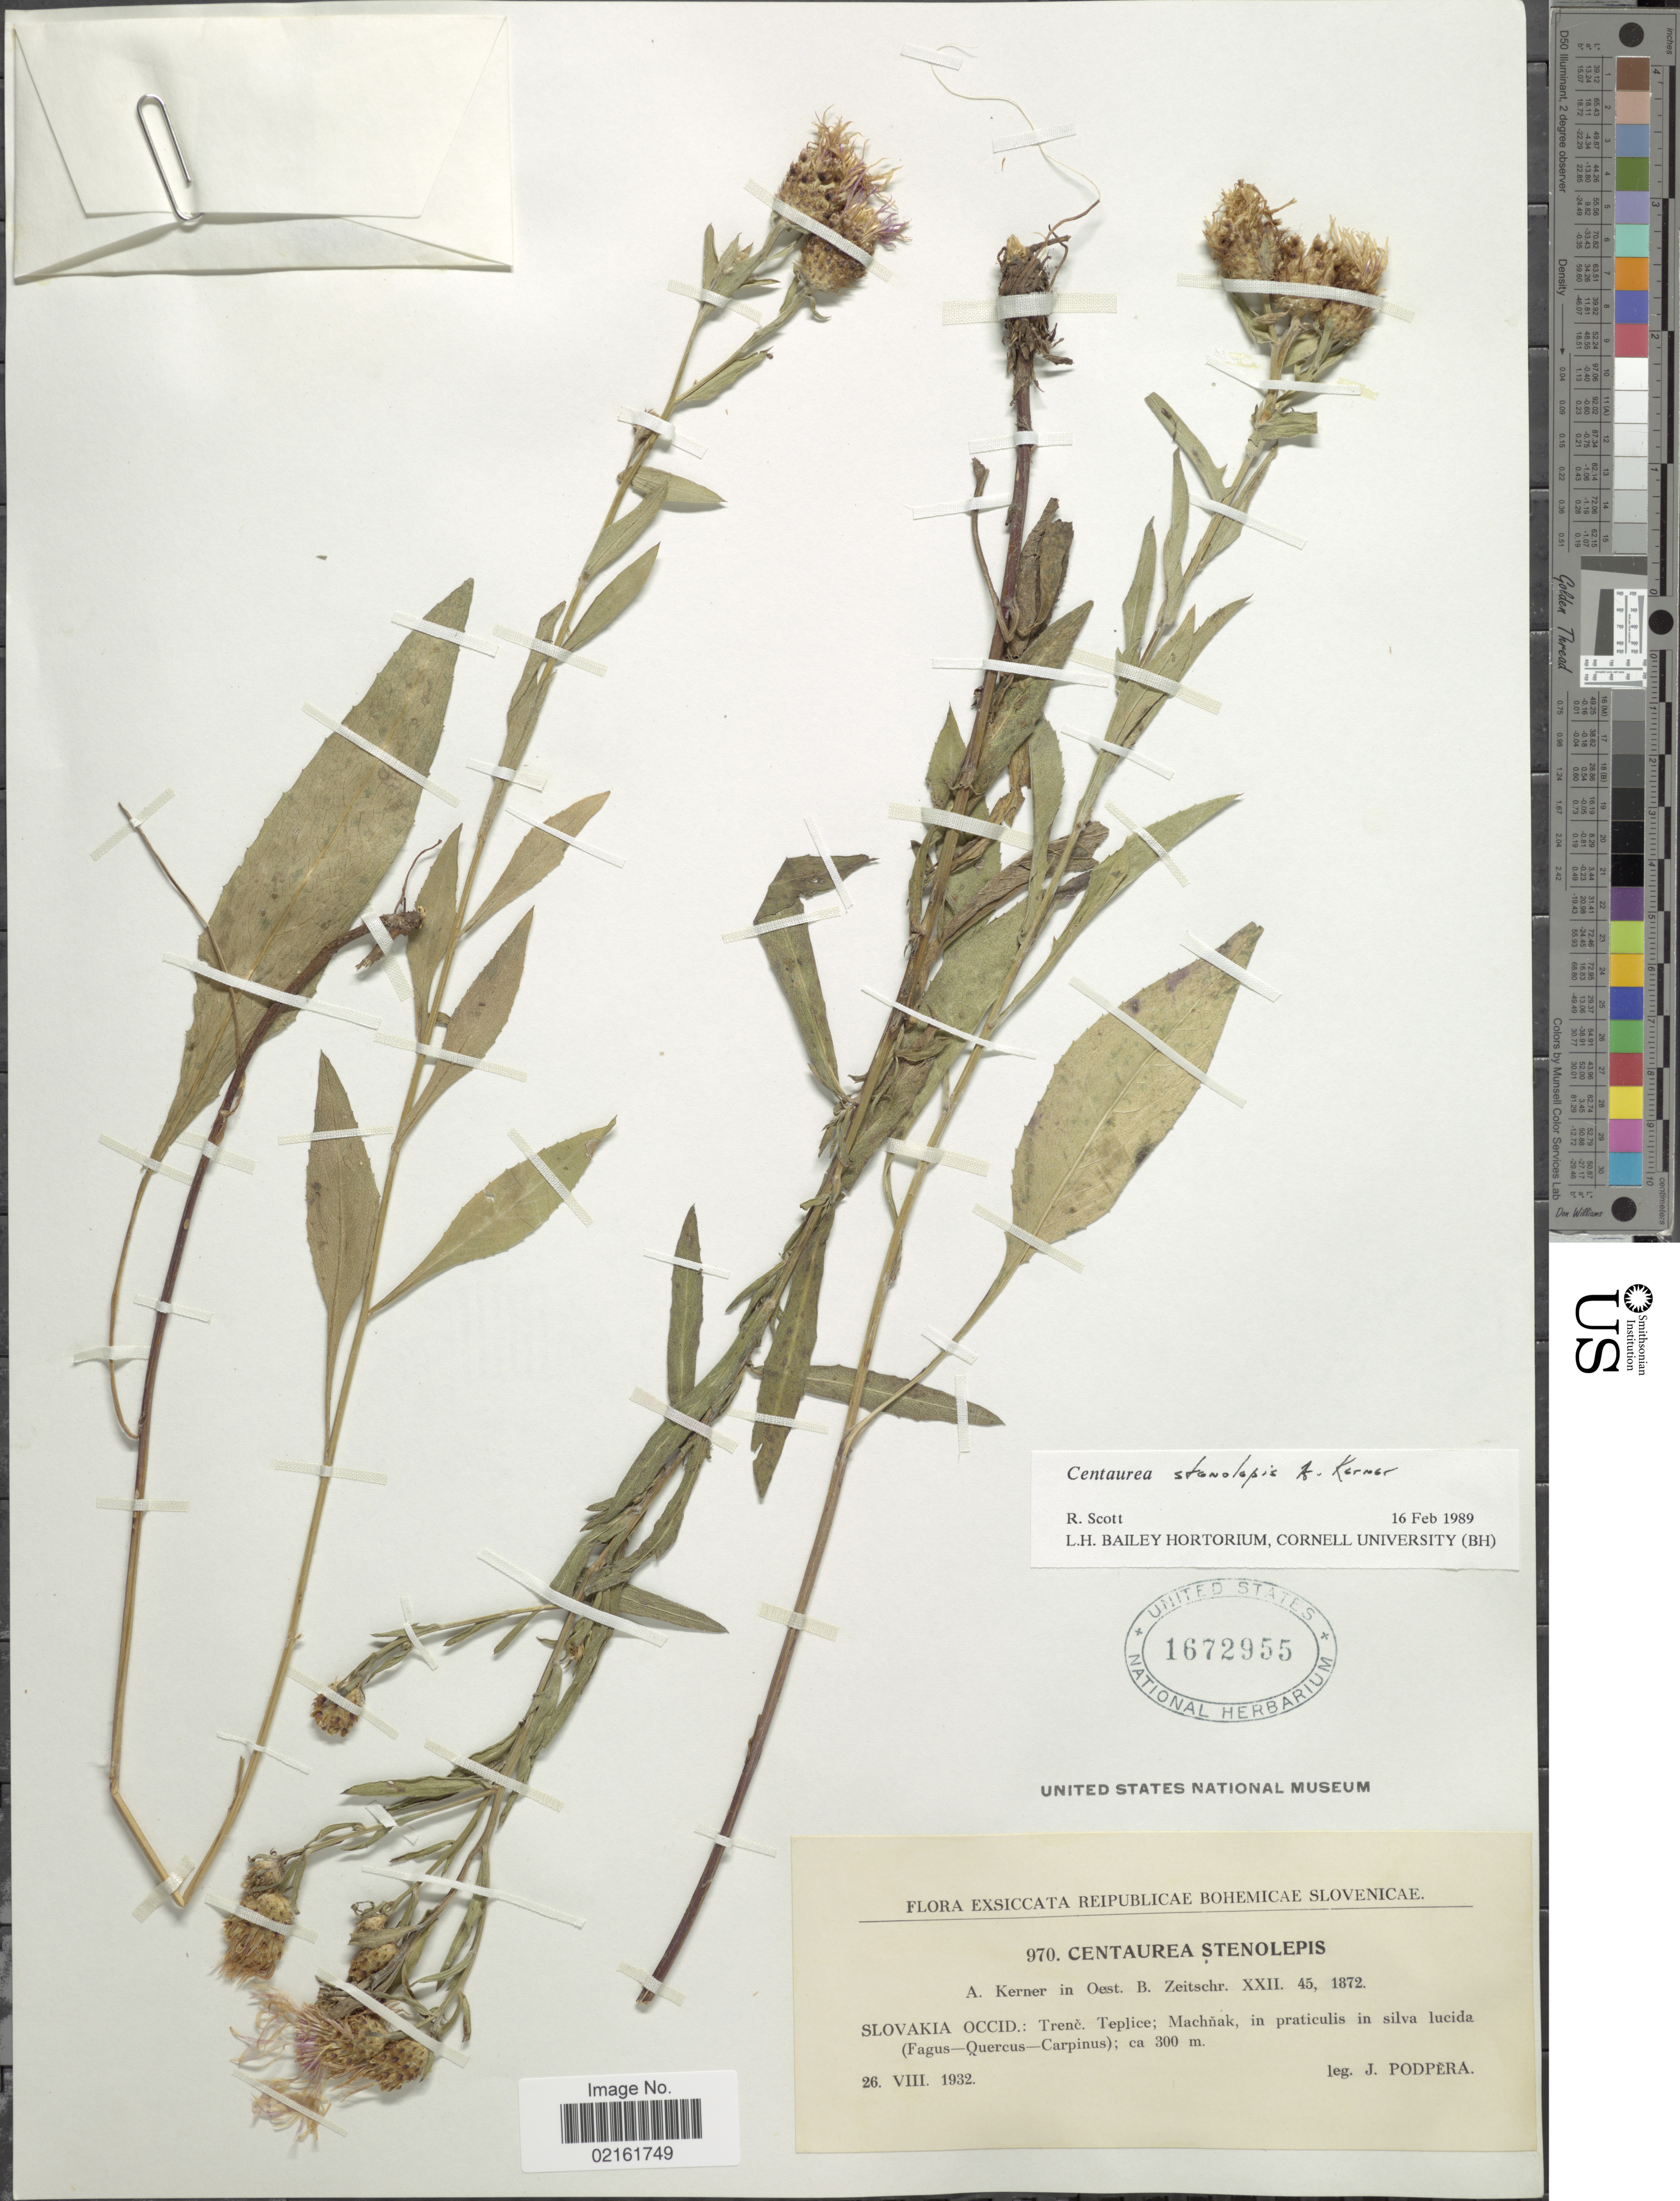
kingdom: Plantae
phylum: Tracheophyta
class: Magnoliopsida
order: Asterales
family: Asteraceae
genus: Centaurea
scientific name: Centaurea stenolepis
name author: A. Kern.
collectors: J. Podpera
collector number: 970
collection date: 1932-08-26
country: Slovakia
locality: Reipublicae Bohemicae Slovenicae. Slovakia Occid.: Trene. Teplice; Machnak, in praticulis in silva lucida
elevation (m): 300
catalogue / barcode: US 1672955